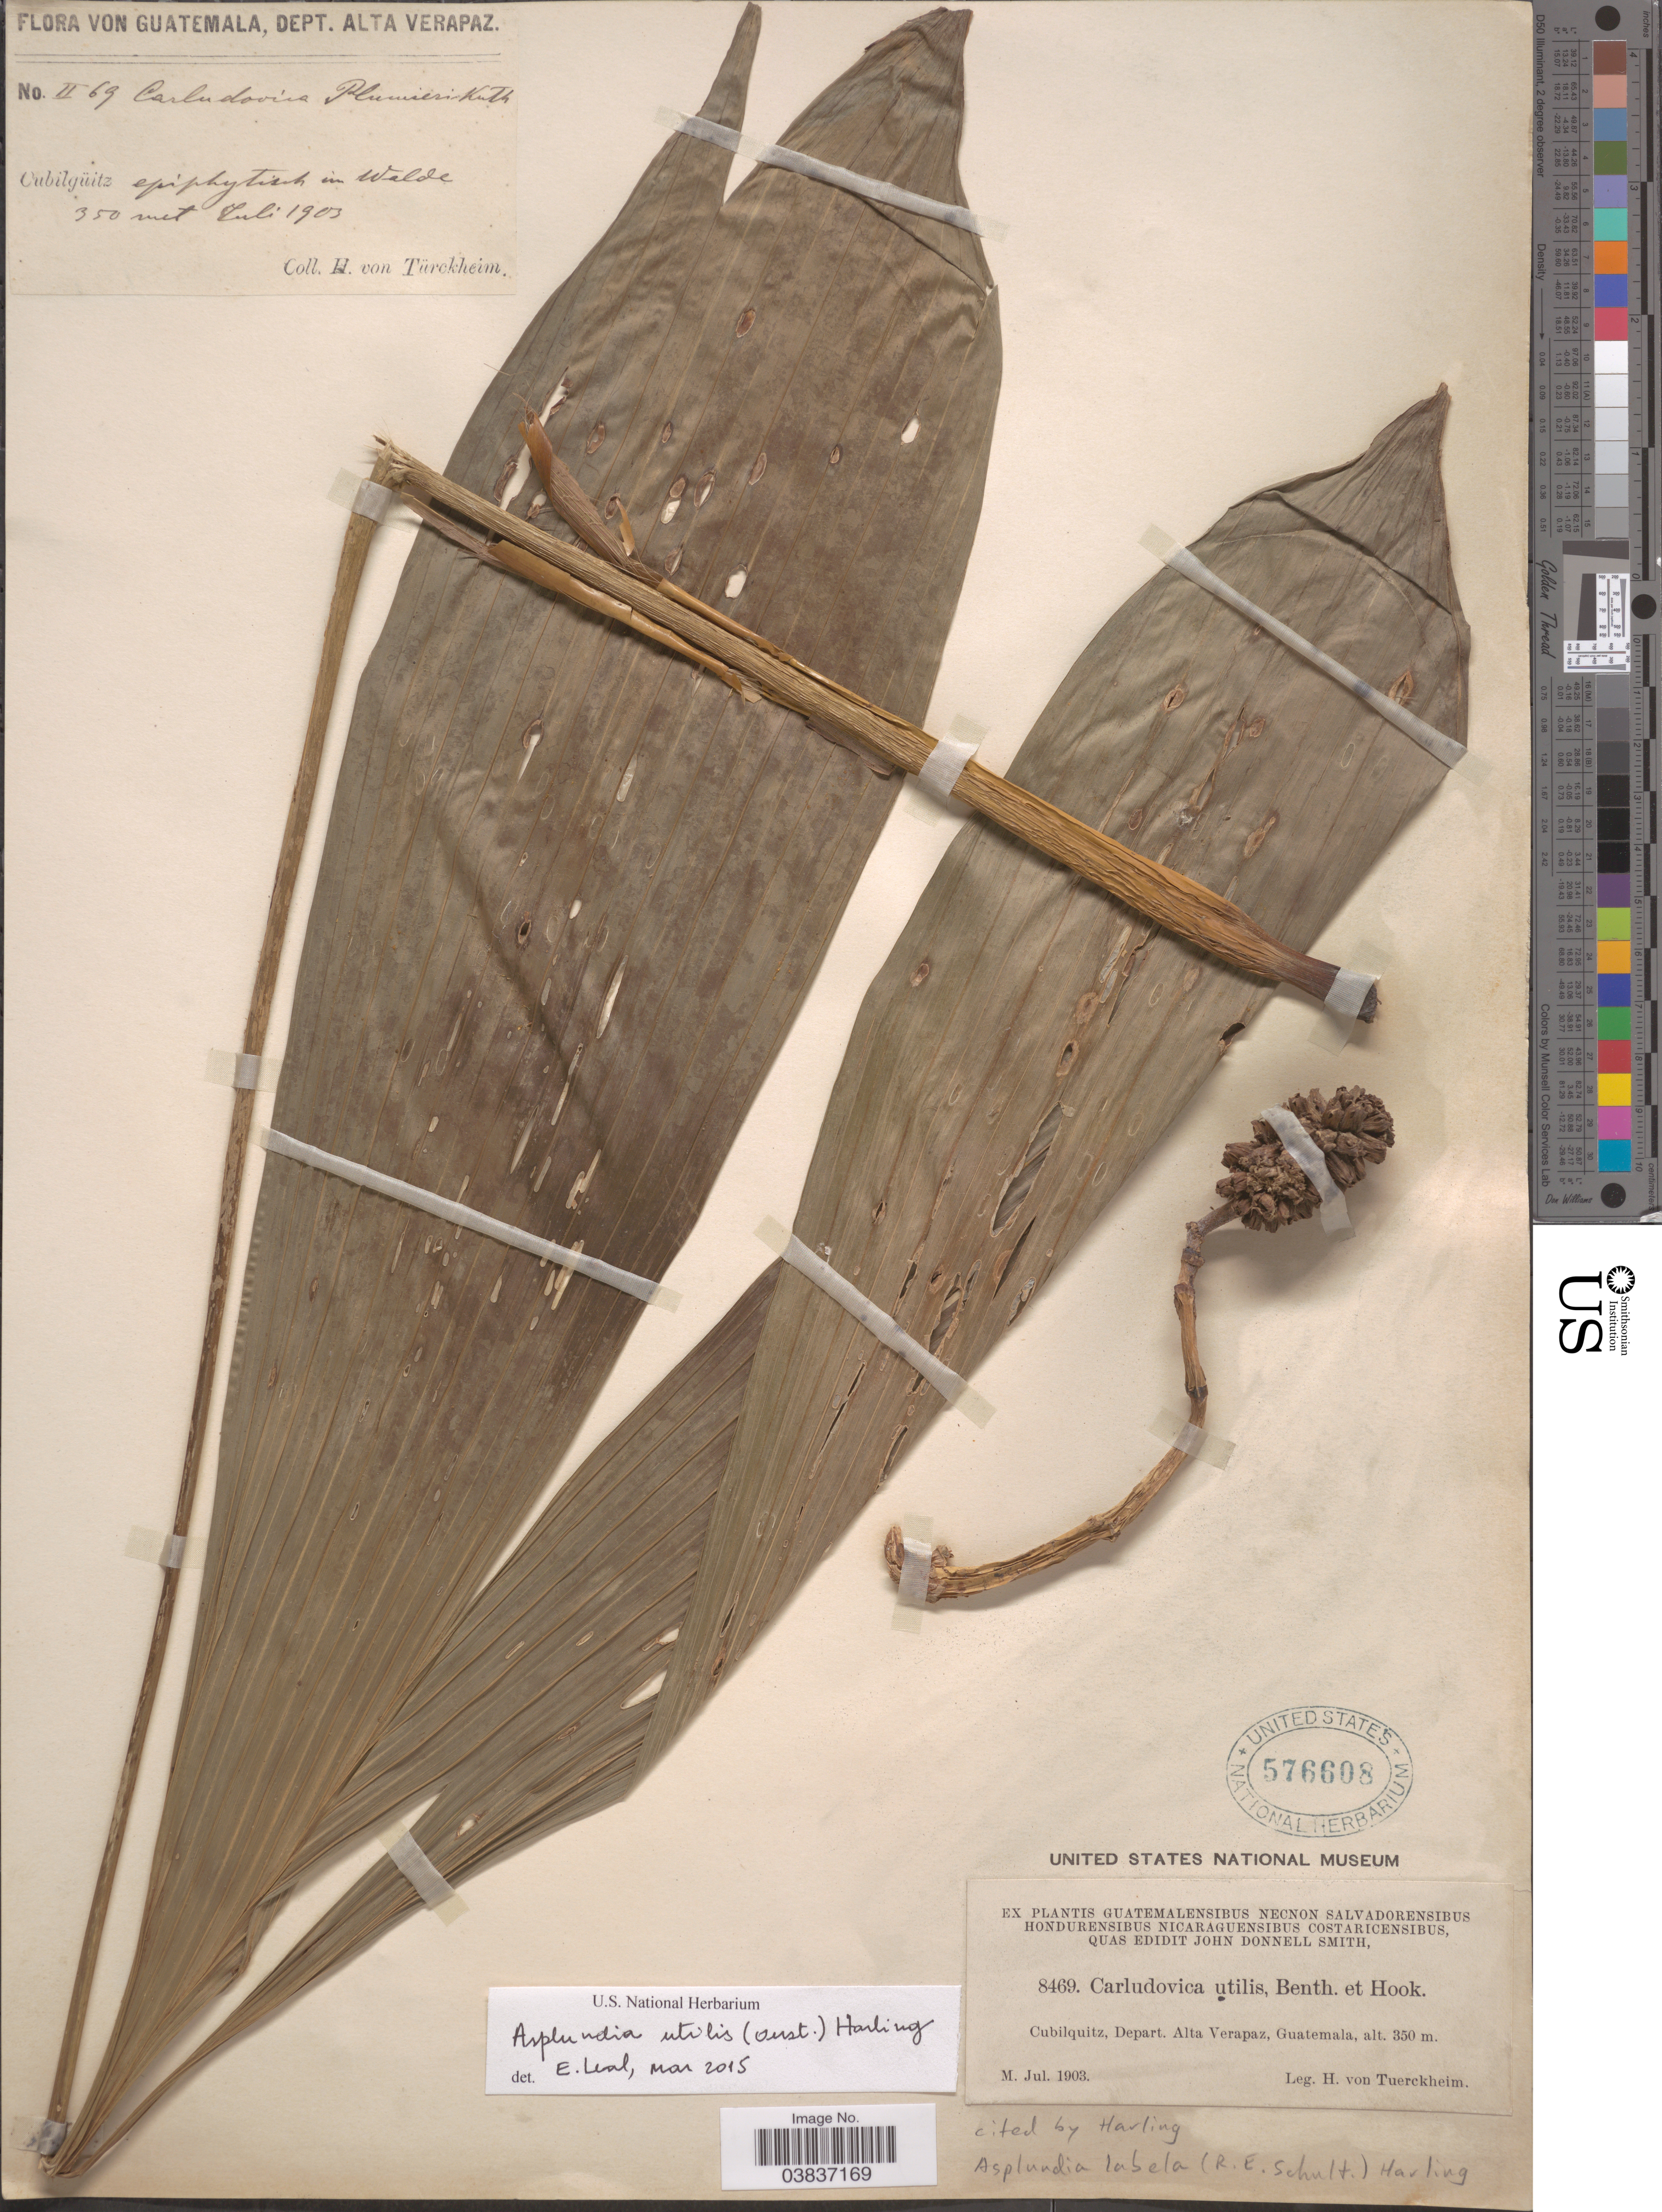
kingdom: Plantae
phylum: Tracheophyta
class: Liliopsida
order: Pandanales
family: Cyclanthaceae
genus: Asplundia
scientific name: Asplundia utilis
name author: (Oerst.) Harling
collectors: H. von Türckheim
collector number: II69/8469 ?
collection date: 1903-07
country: Guatemala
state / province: Alta Verapaz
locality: Cubilquitz, Depart. Alta Verapaz.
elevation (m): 350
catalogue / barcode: US 876608